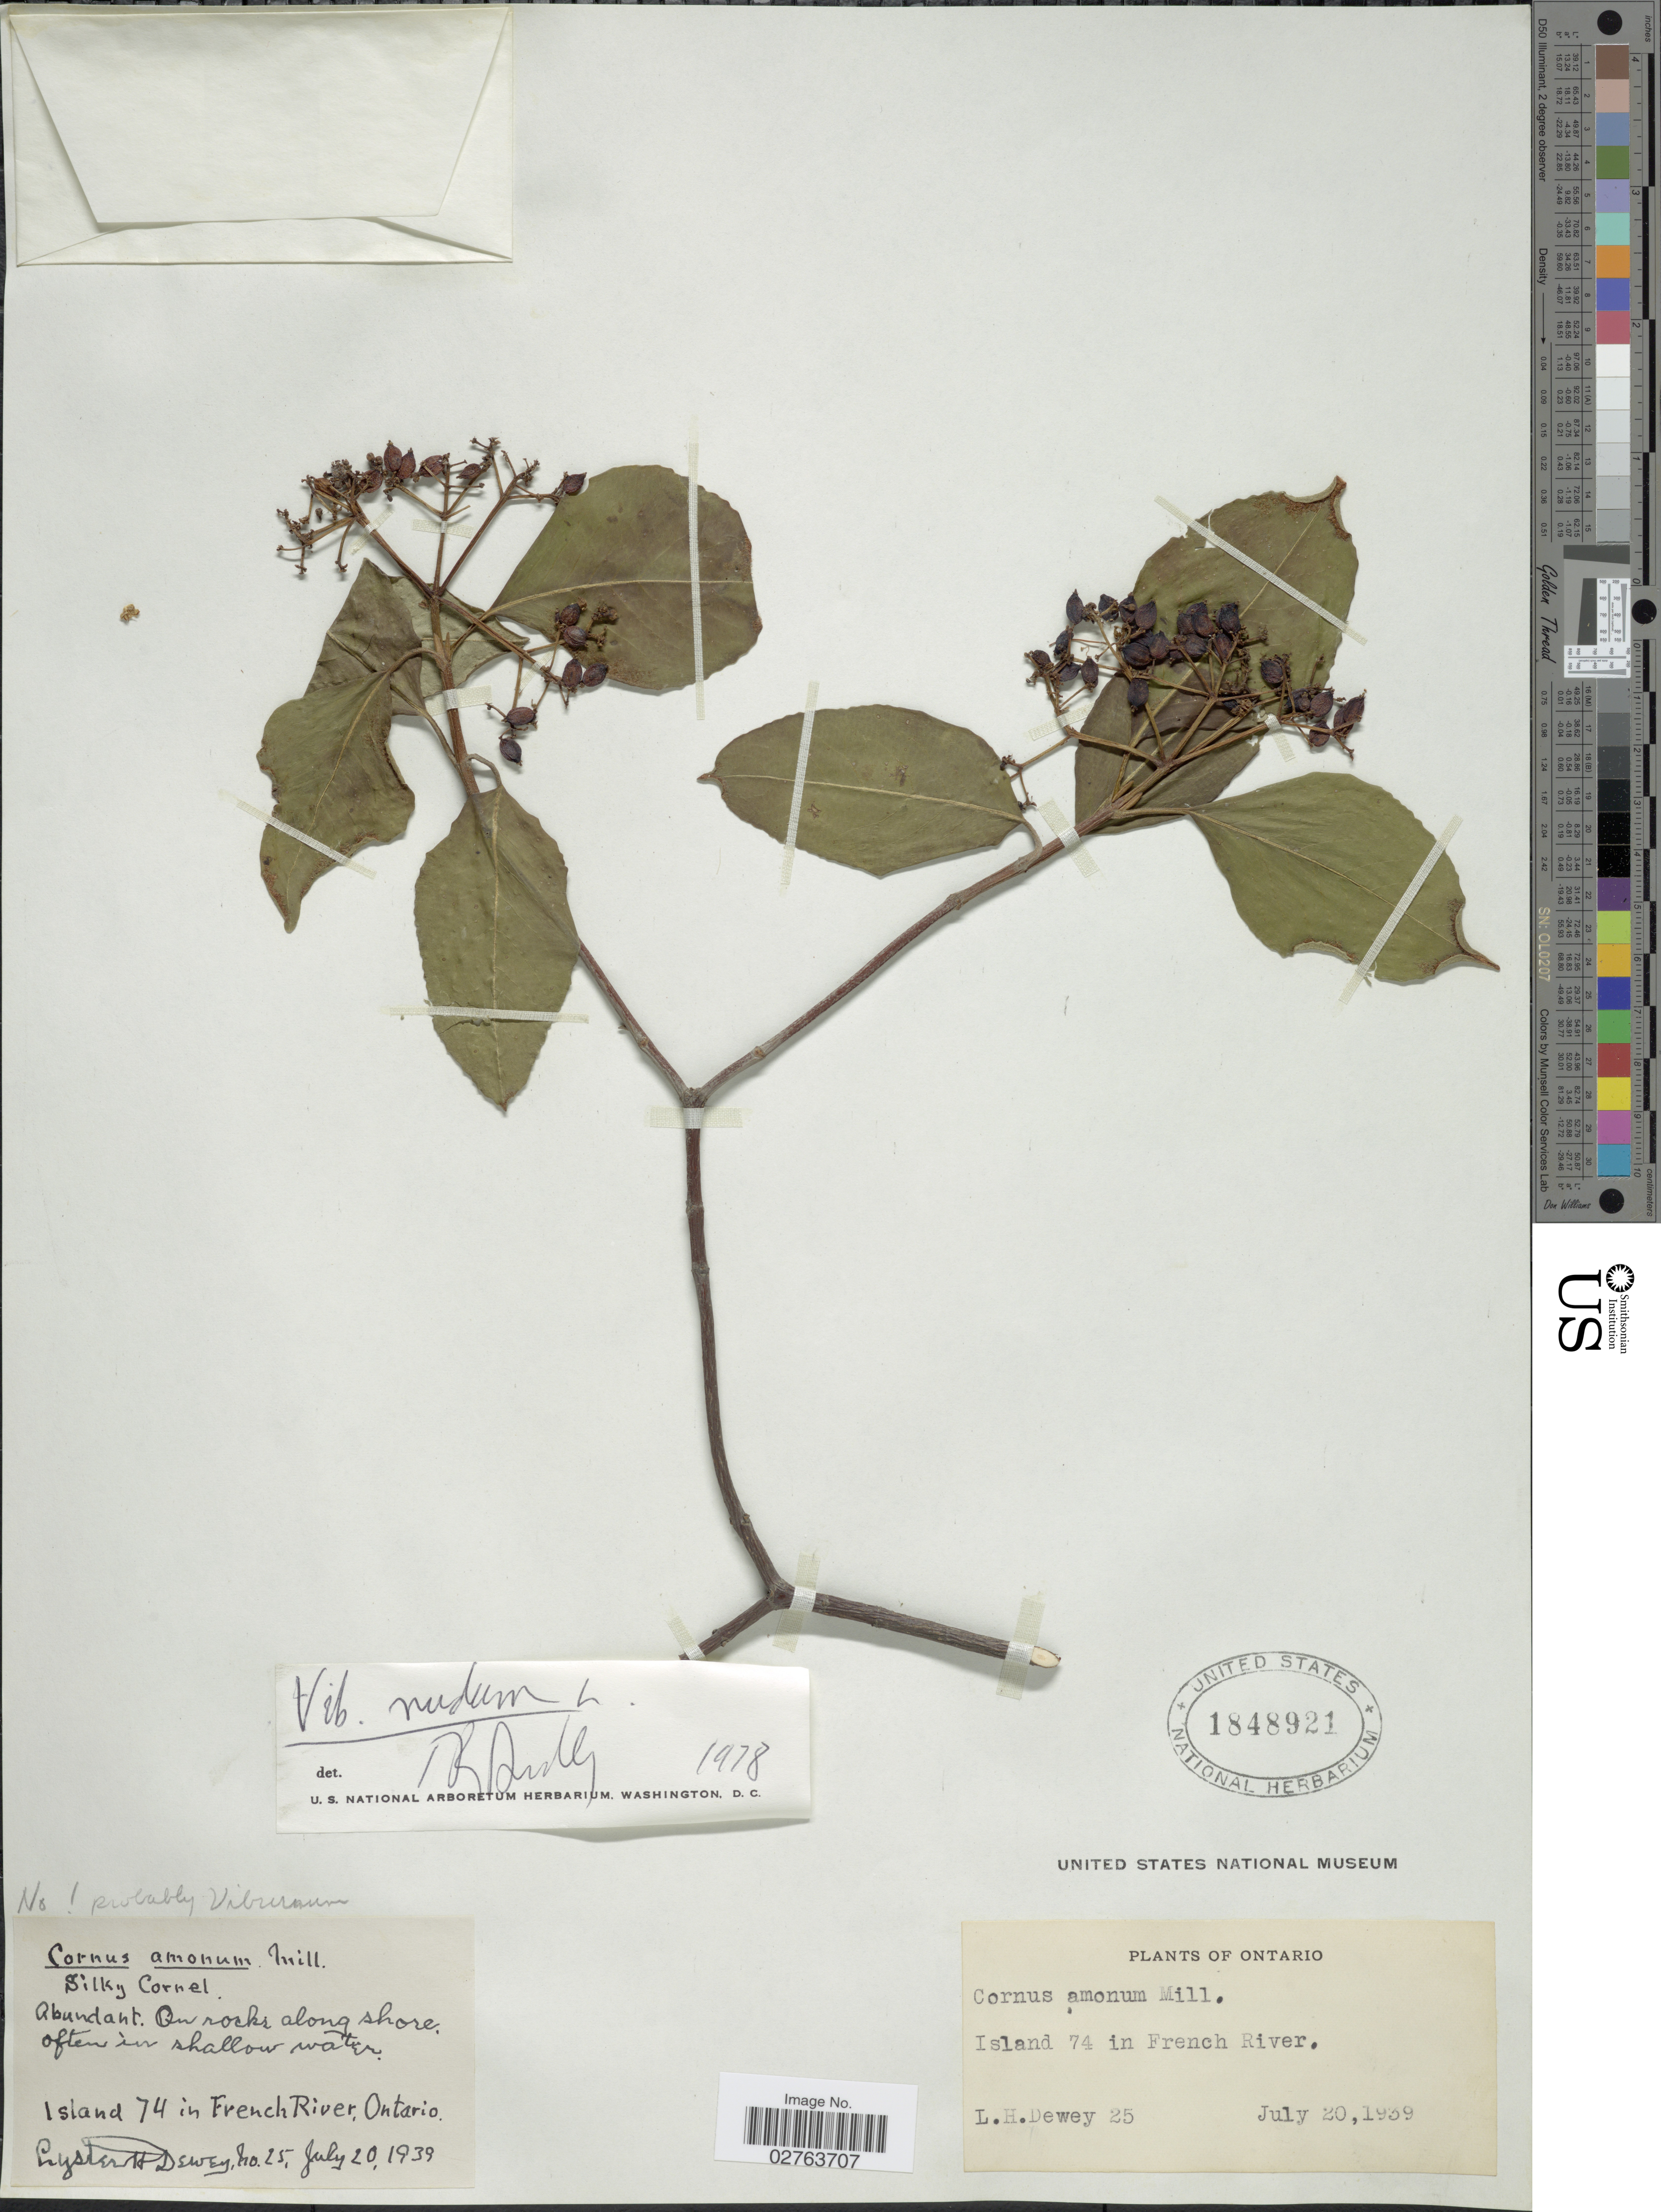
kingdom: Plantae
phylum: Tracheophyta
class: Magnoliopsida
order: Dipsacales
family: Viburnaceae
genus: Viburnum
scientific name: Viburnum nudum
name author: L.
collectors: L. H. Dewey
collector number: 25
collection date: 1939-07-20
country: Canada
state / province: Ontario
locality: Island 74 in French River.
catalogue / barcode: US 1848921